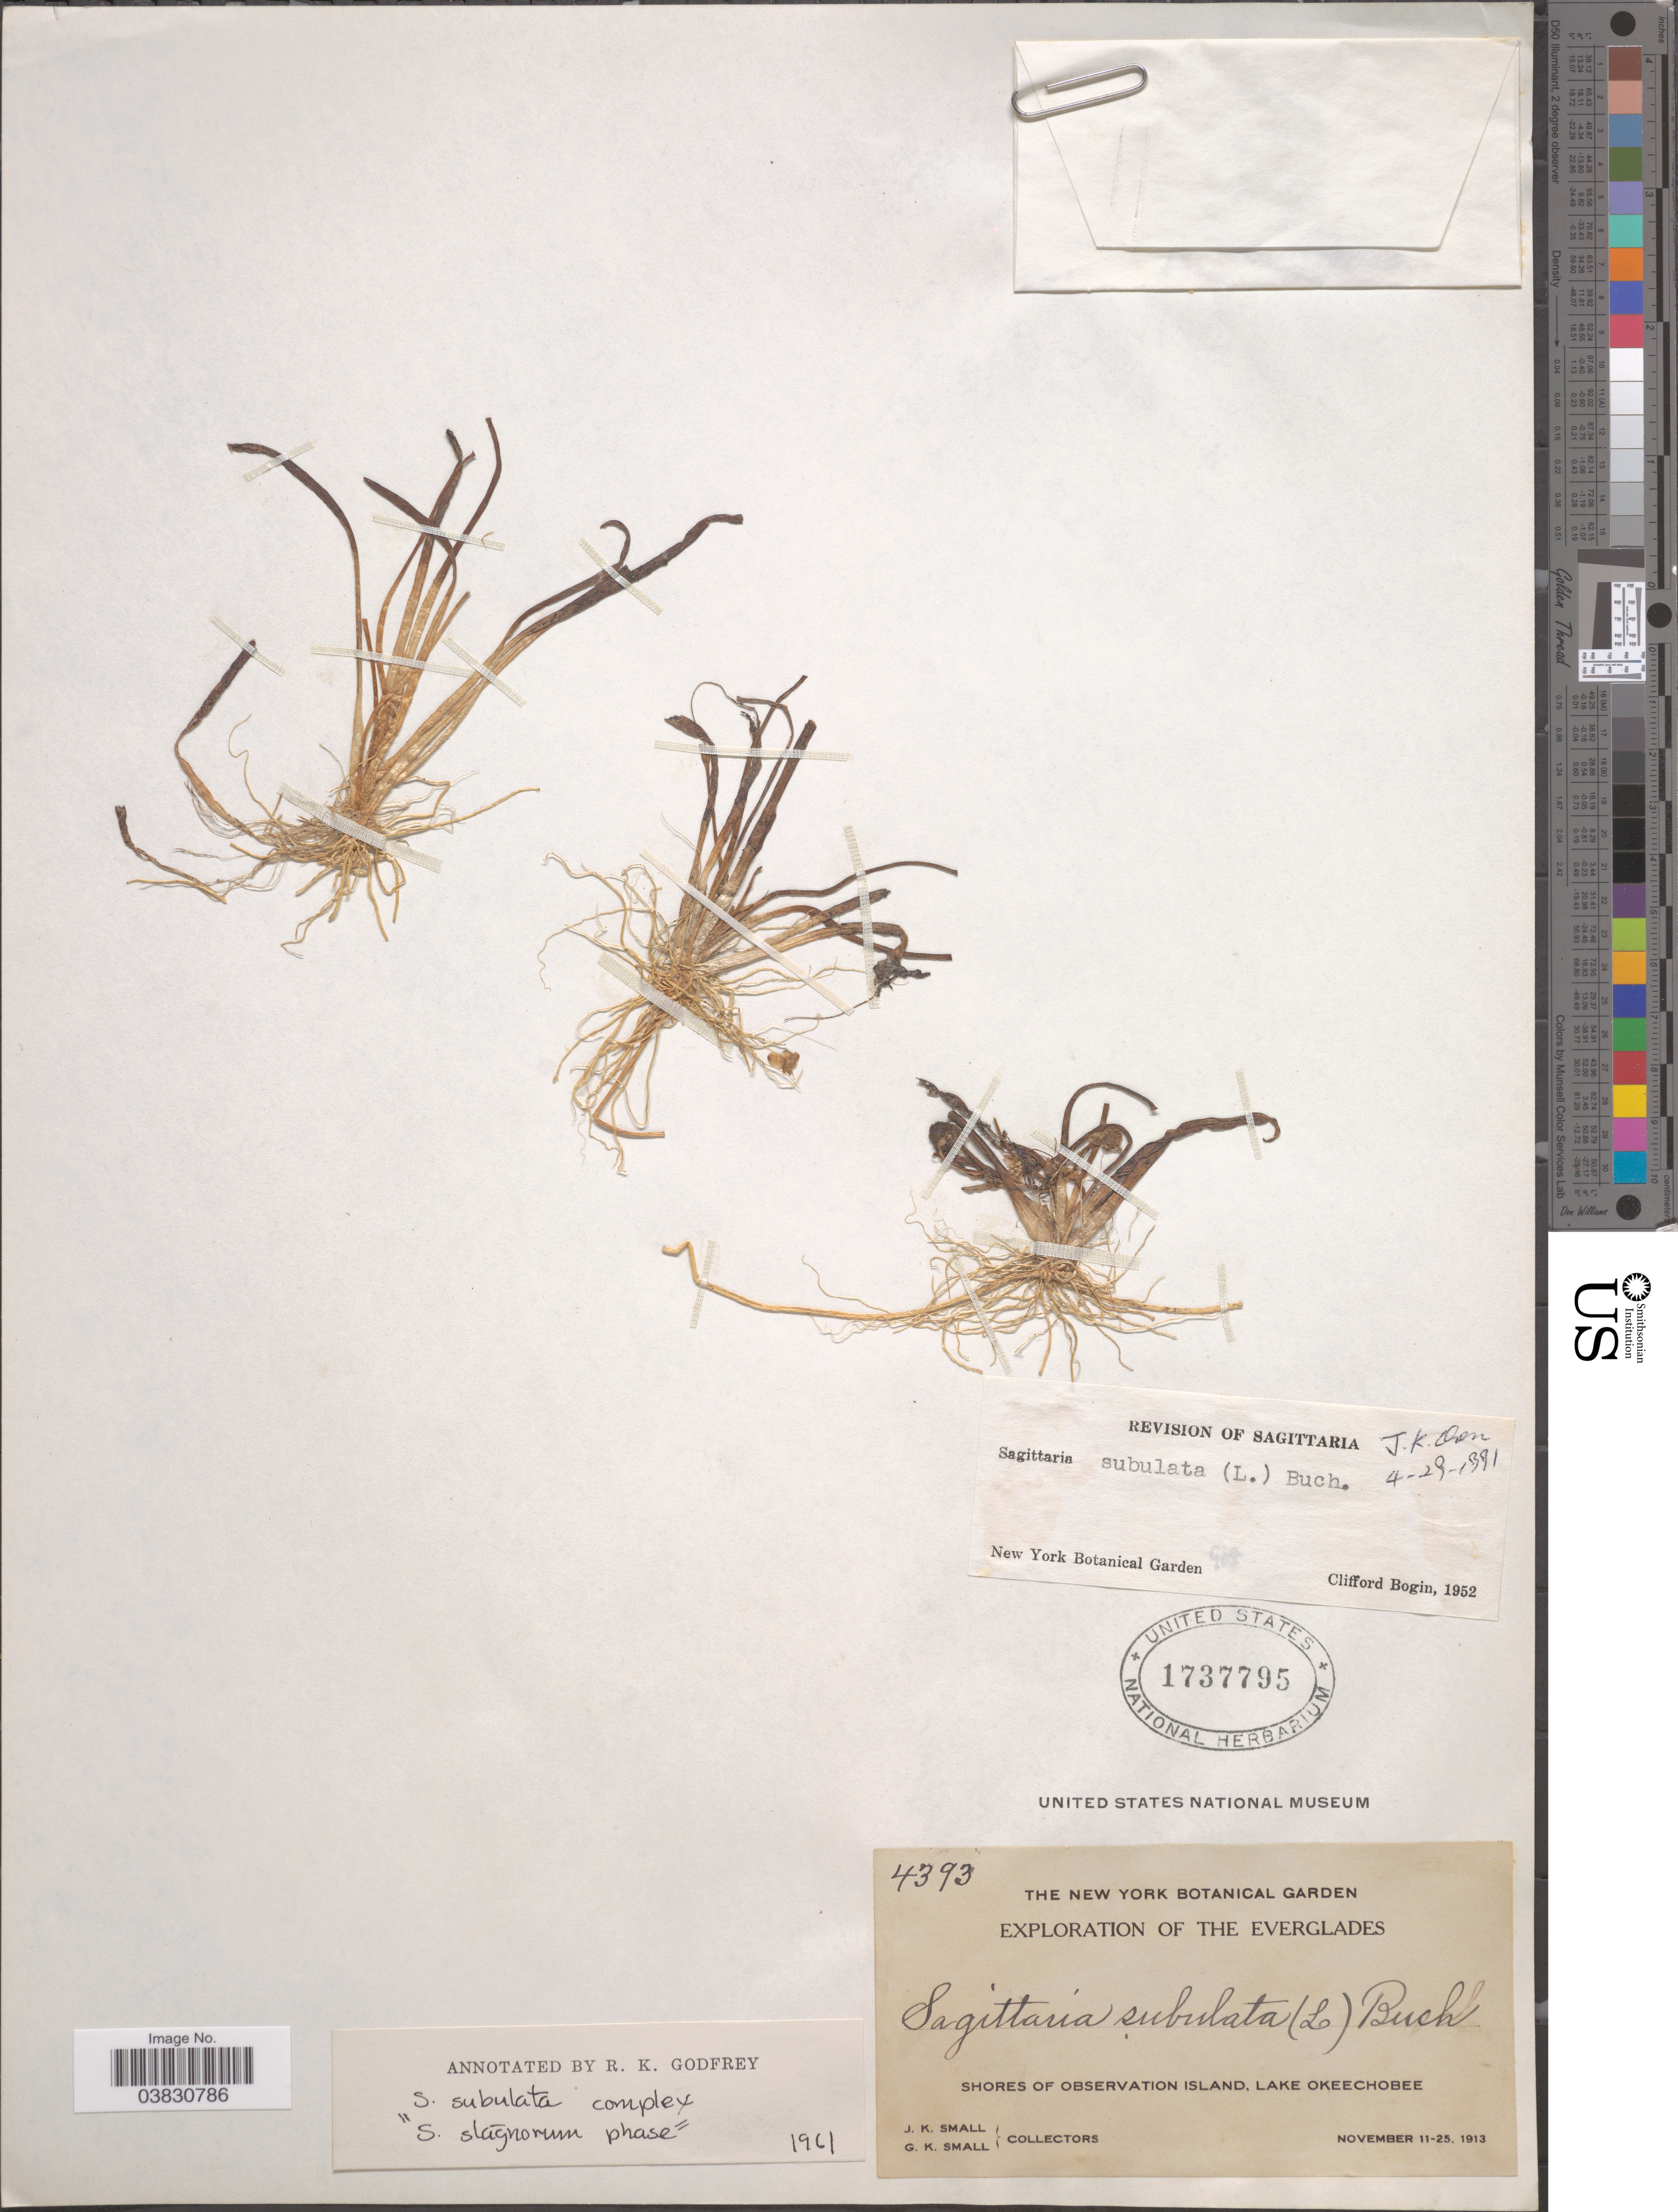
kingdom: Plantae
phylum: Tracheophyta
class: Liliopsida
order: Alismatales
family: Alismataceae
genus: Sagittaria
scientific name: Sagittaria subulata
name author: (L.) Buchenau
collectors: J. K. Small & G. K. Small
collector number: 4393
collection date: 1913-11-11/1913-11-25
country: United States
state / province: Florida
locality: The Everglades. Shores of observation Island, Lake Okeechobee.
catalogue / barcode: US 1737795